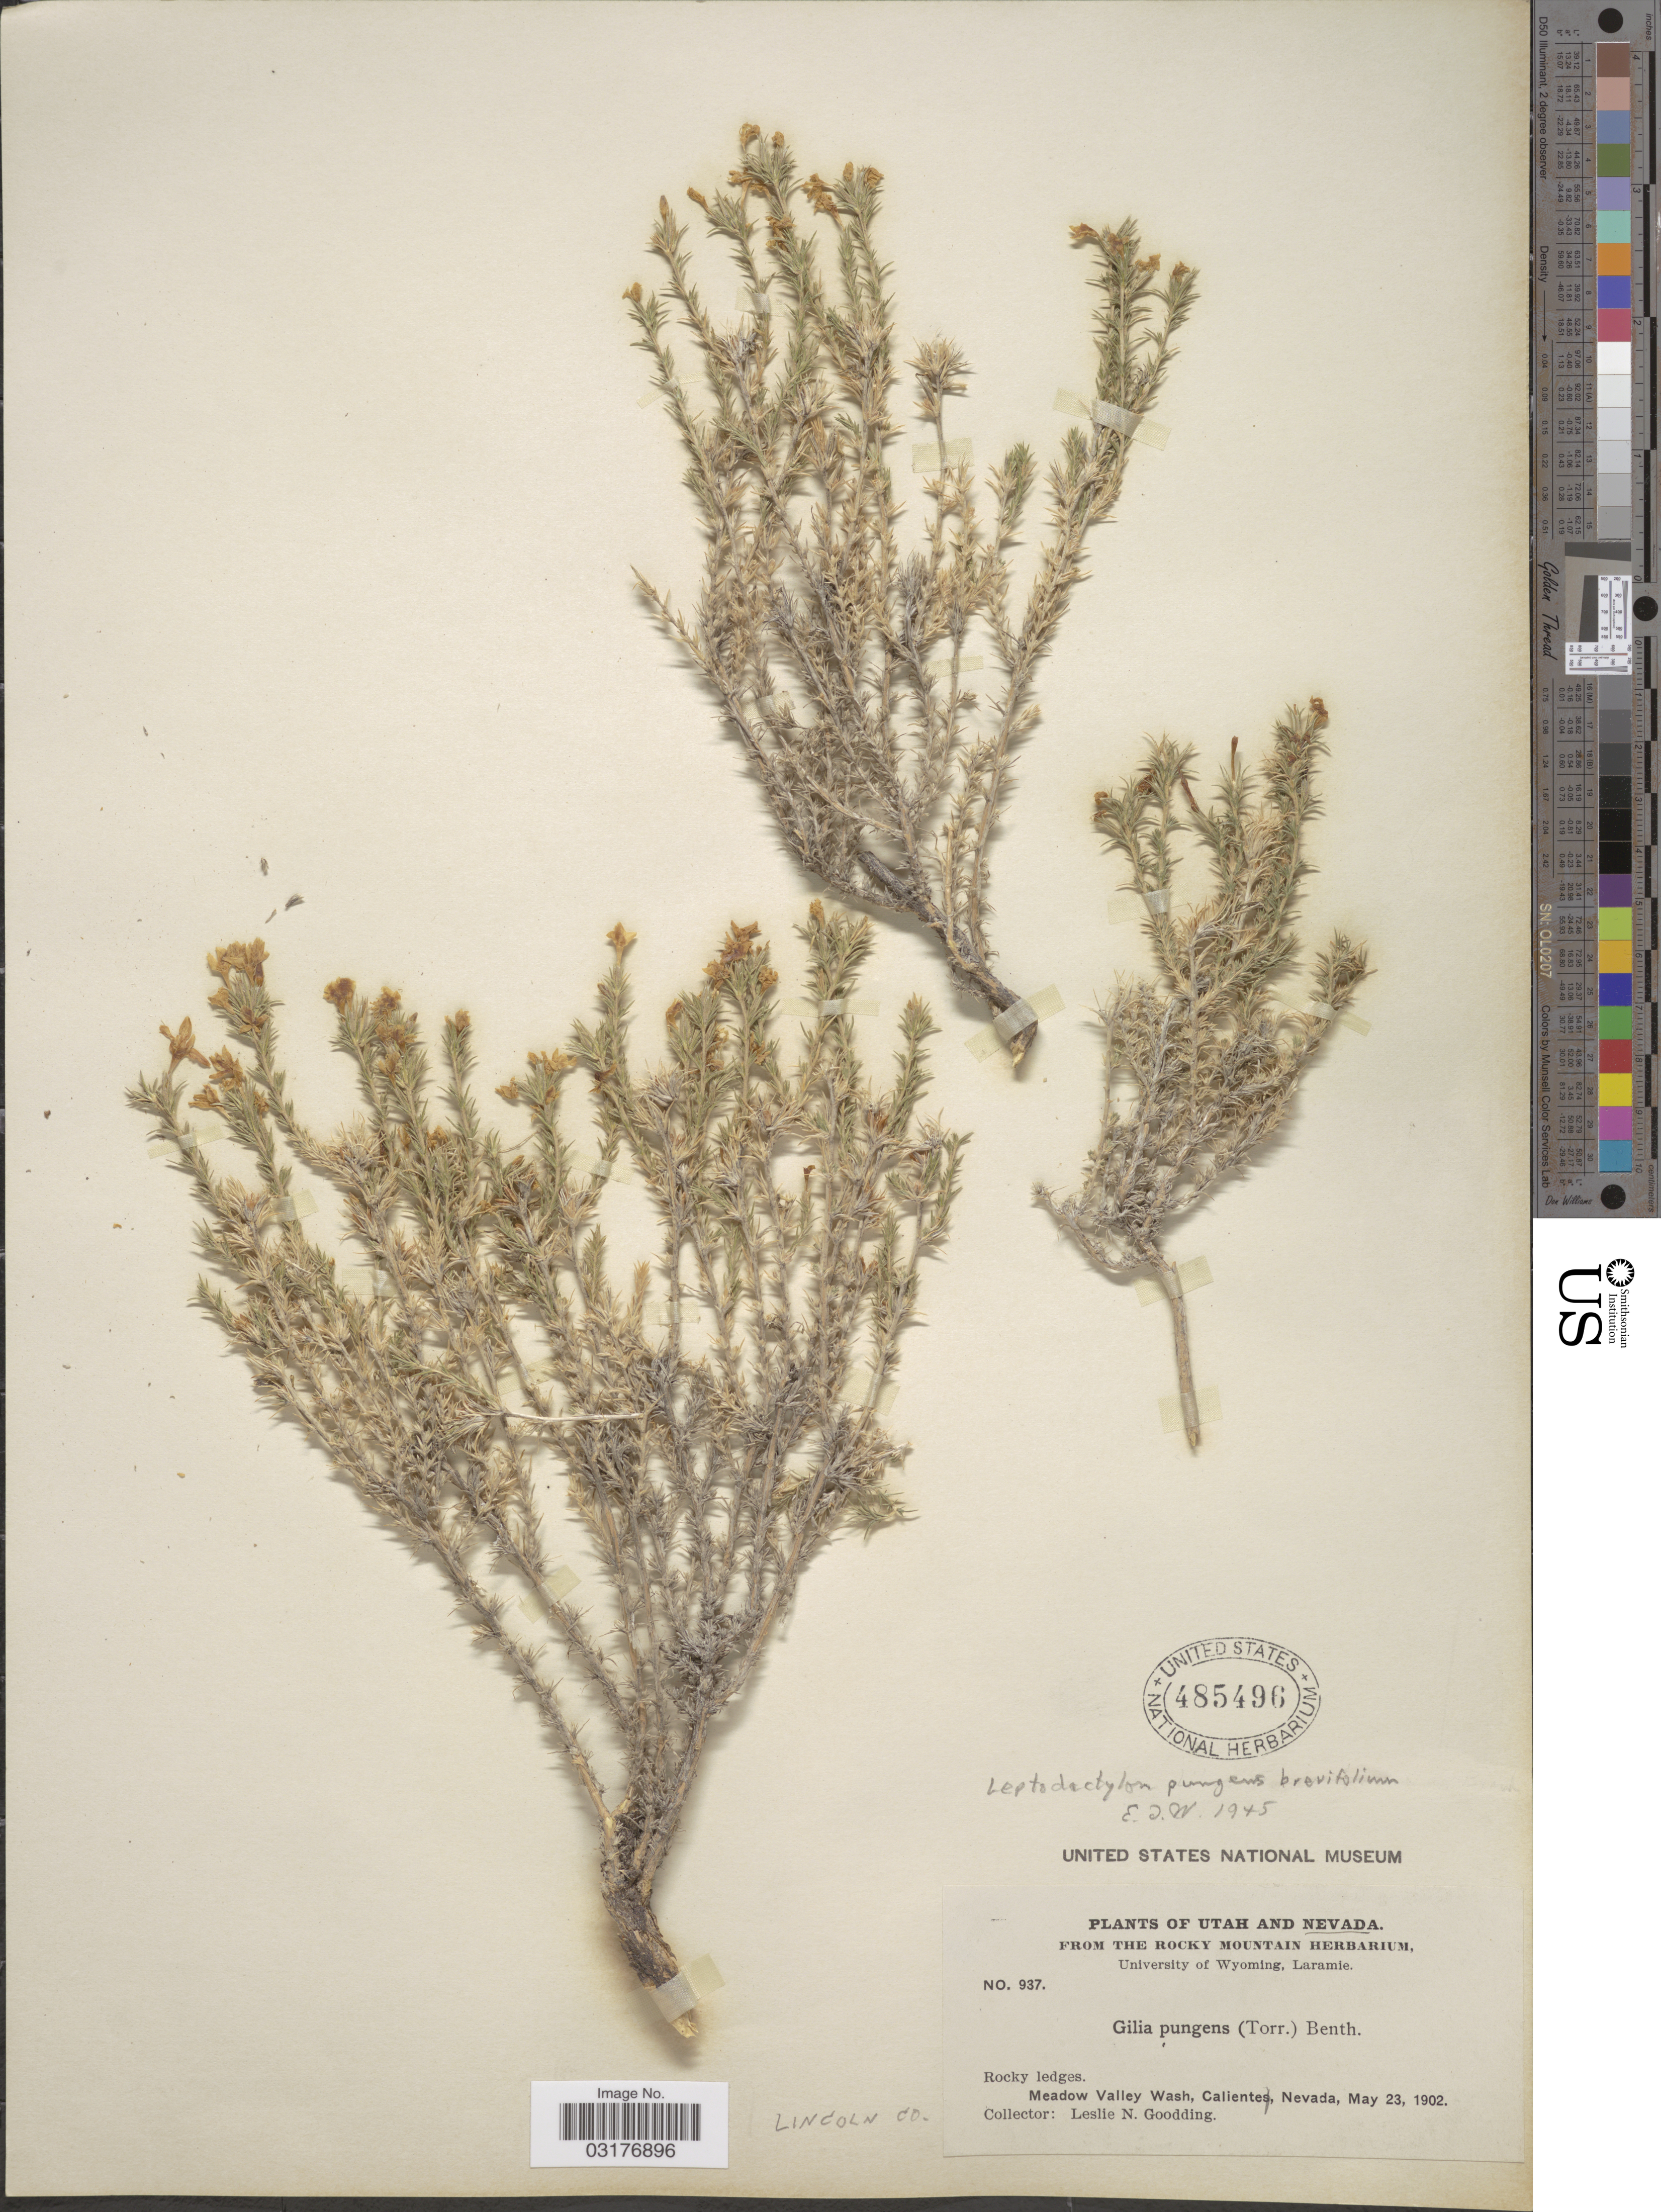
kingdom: Plantae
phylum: Tracheophyta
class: Magnoliopsida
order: Ericales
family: Polemoniaceae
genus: Linanthus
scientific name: Linanthus pungens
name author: (Torr.) J.M. Porter & L.A. Johnson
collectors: L. N. Goodding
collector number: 937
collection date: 1902-05-23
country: United States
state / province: Nevada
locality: Lincoln Co. Meadow Valley Wash, Caliente.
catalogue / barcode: US 485496